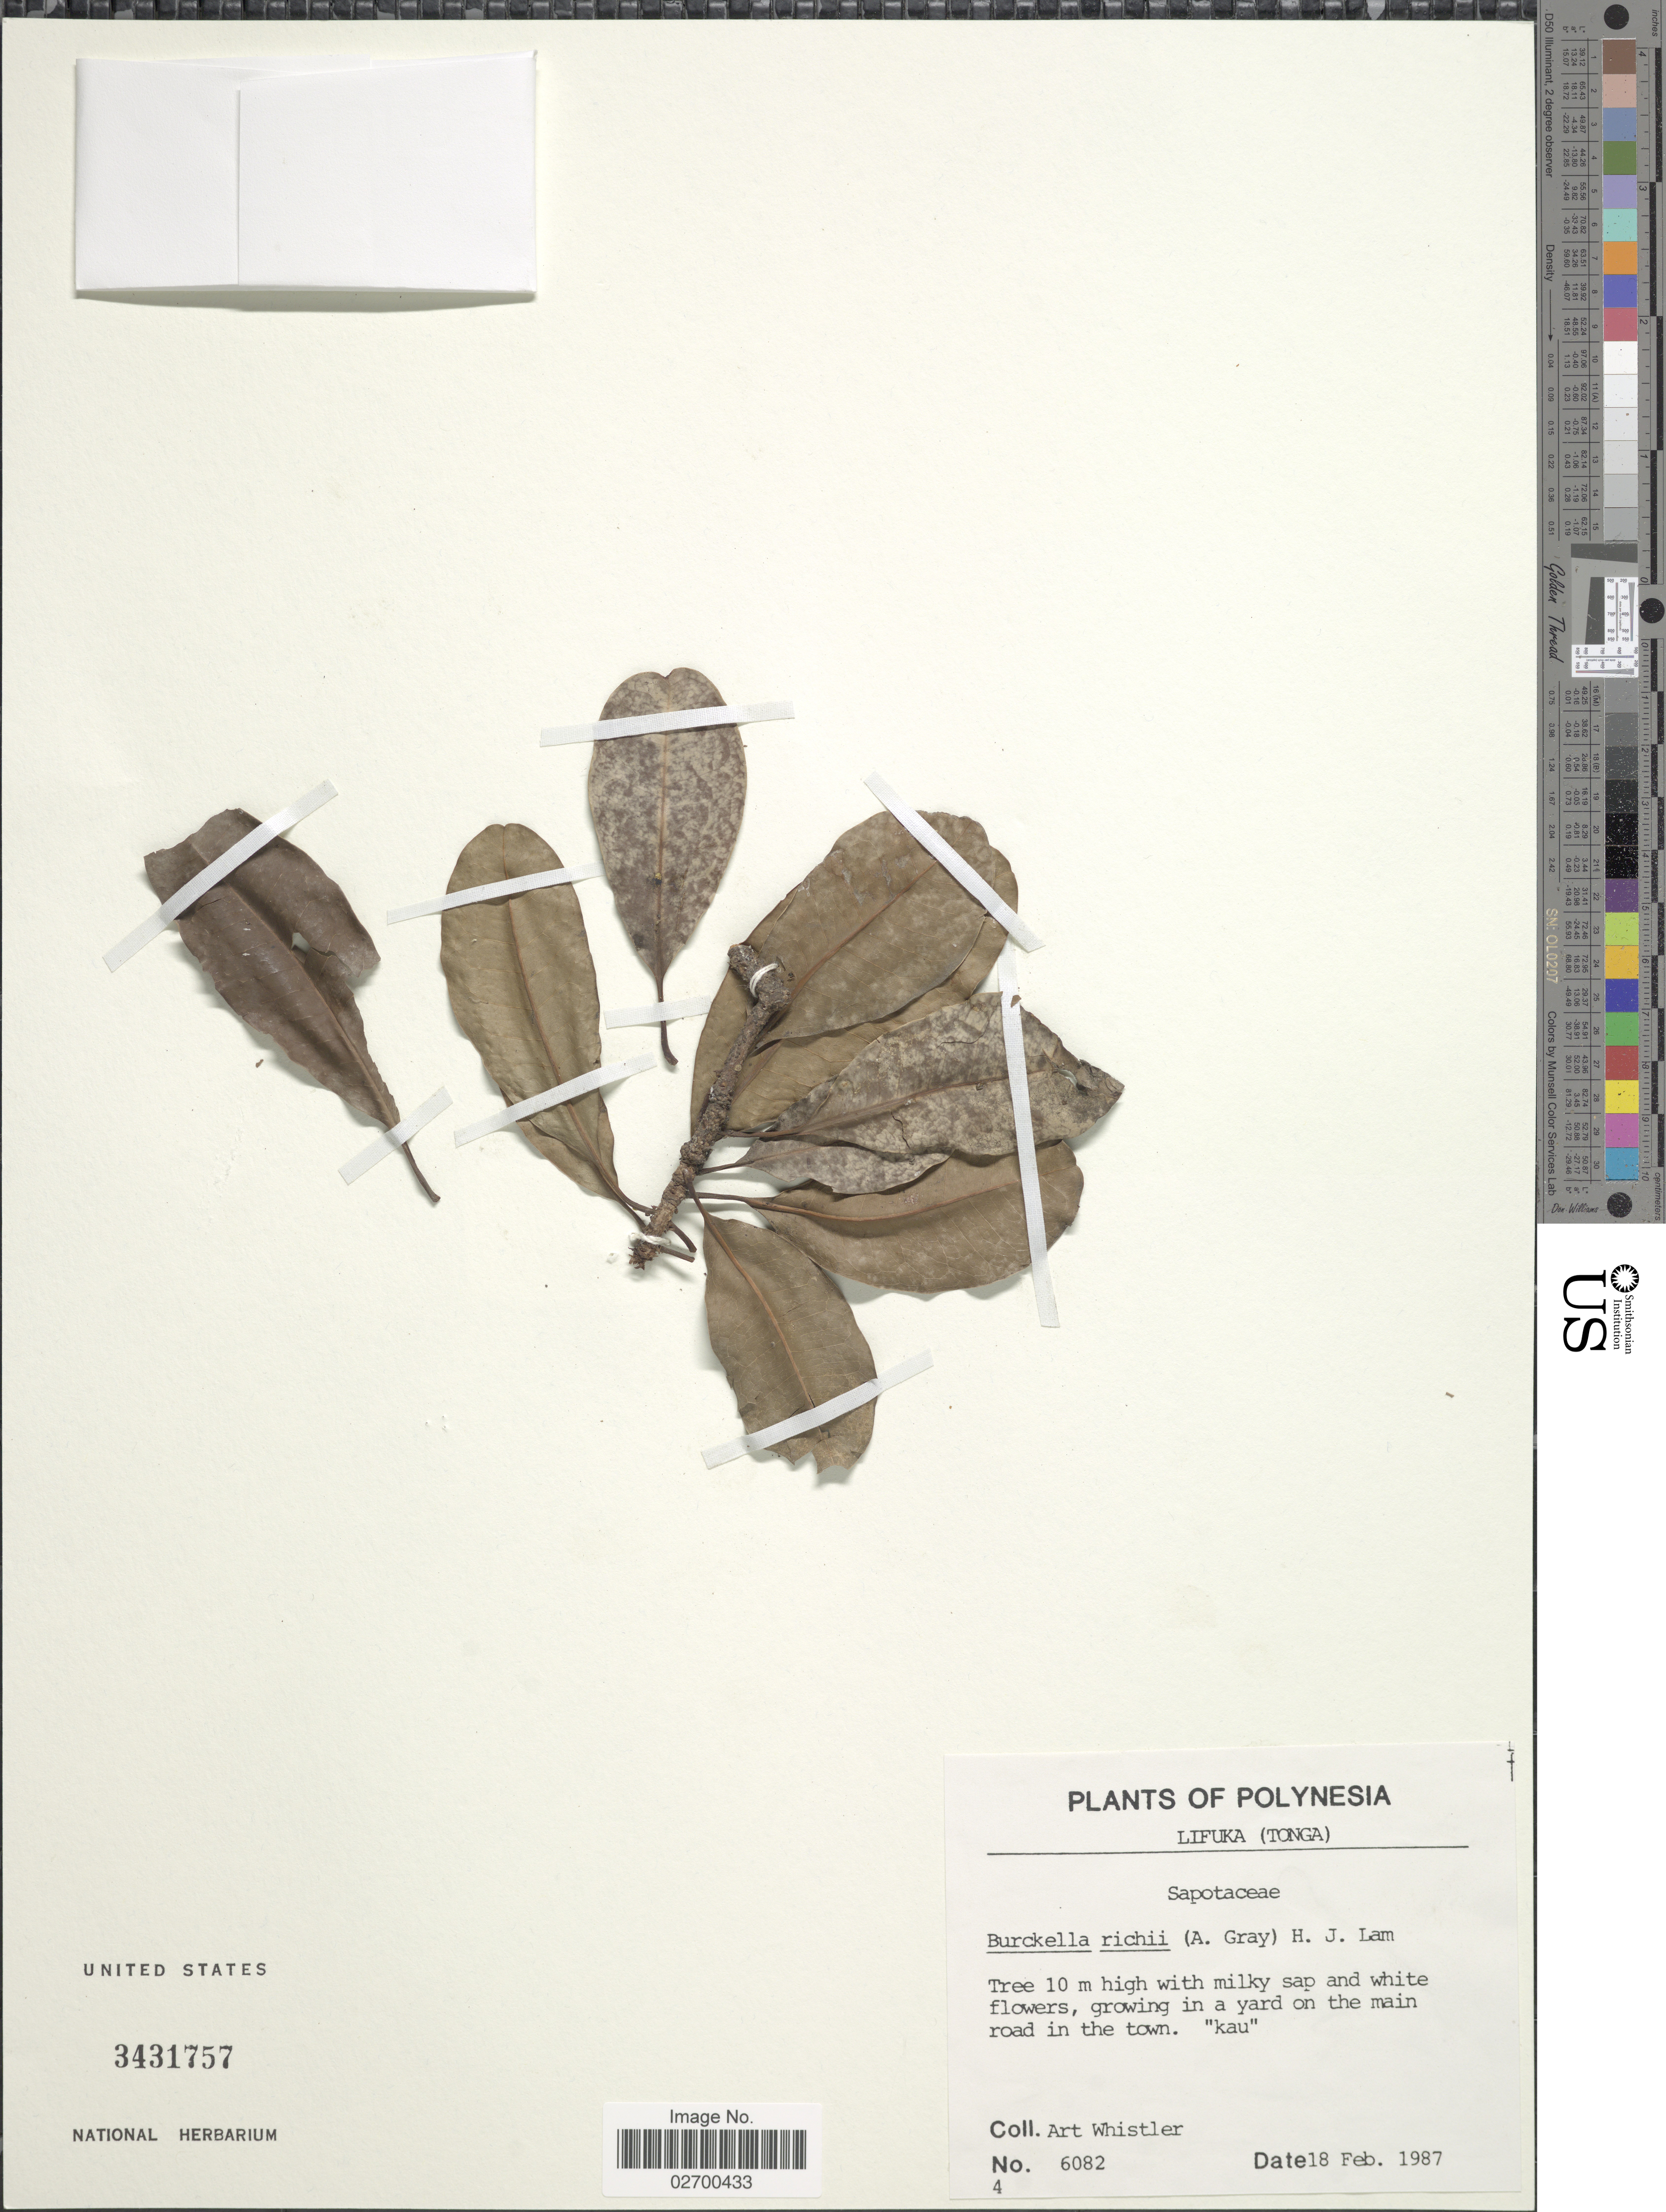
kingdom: Plantae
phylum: Tracheophyta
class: Magnoliopsida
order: Ericales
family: Sapotaceae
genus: Burckella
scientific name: Burckella richii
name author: (A. Gray) H.J. Lam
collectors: A. Whistler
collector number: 6082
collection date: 1987-02-18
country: Tonga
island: Lifuka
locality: Lifuka.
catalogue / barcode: US 3431757